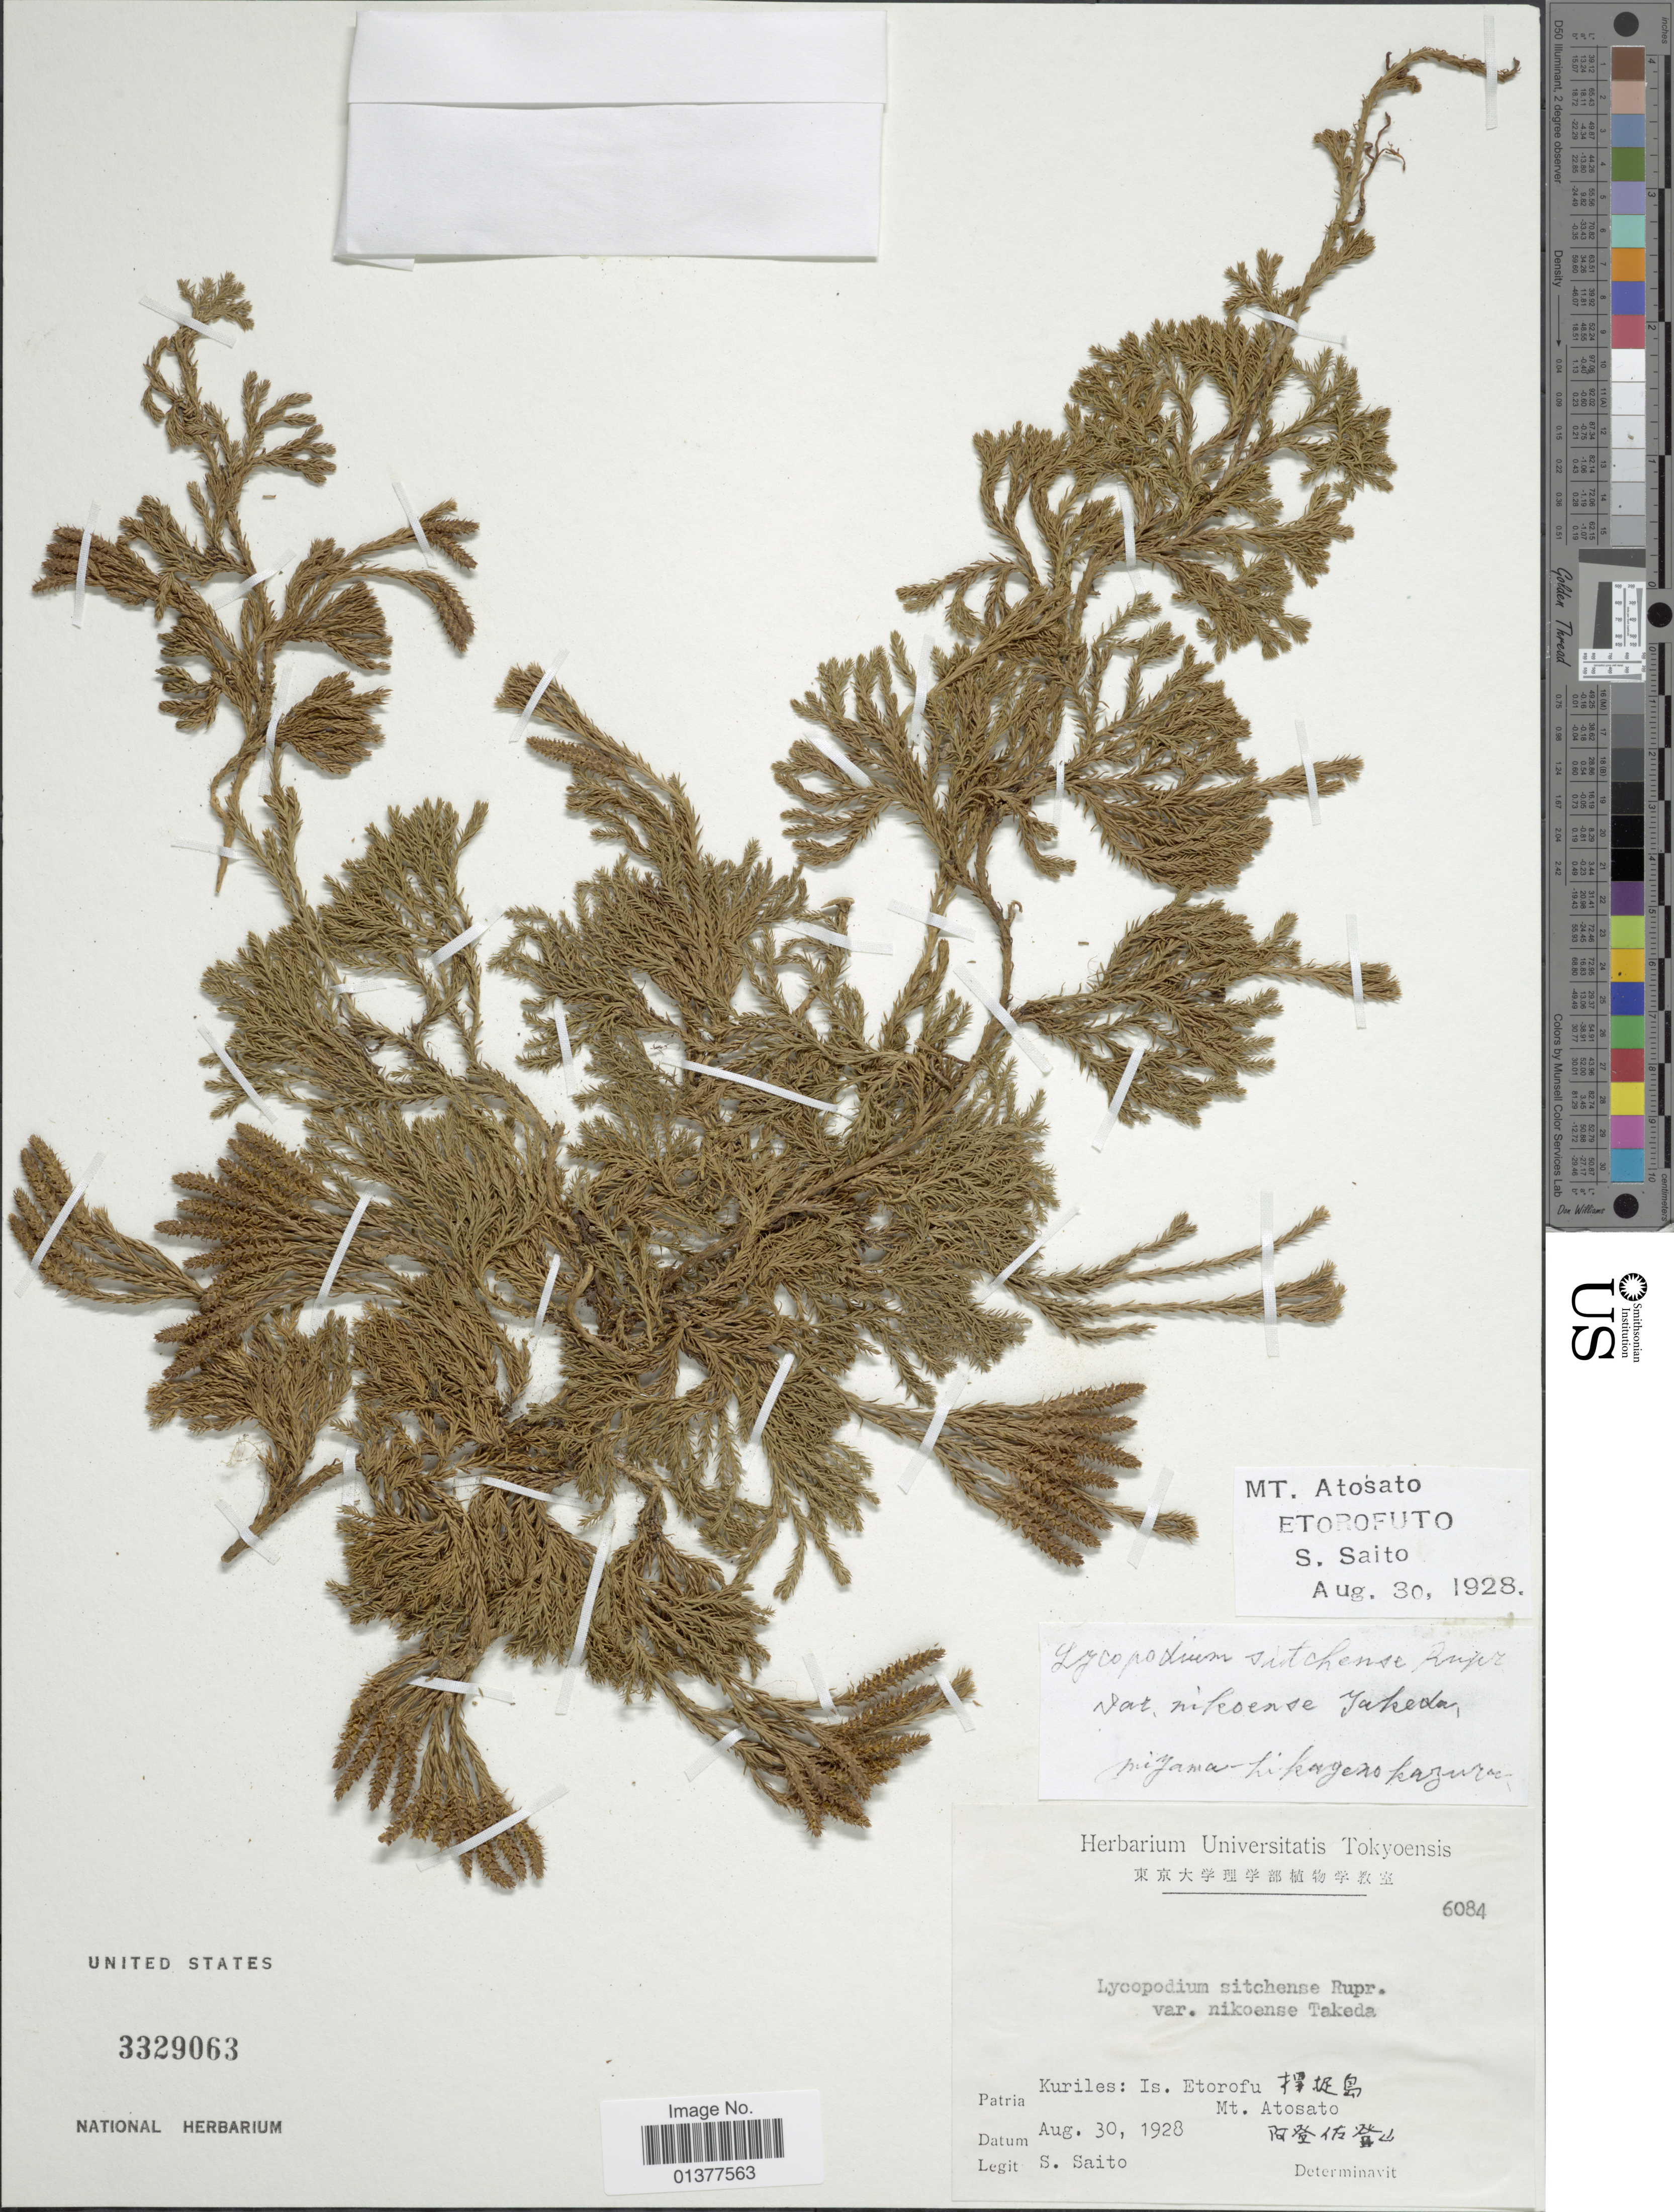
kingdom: Plantae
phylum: Tracheophyta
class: Lycopodiopsida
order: Lycopodiales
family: Lycopodiaceae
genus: Diphasiastrum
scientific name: Diphasiastrum nikoense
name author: (Franch. & Sav.) Holub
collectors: S. Saito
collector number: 6084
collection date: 1928-08-30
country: Japan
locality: Kuriles: Is. Etorofu mt. Atosato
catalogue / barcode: US 3329063